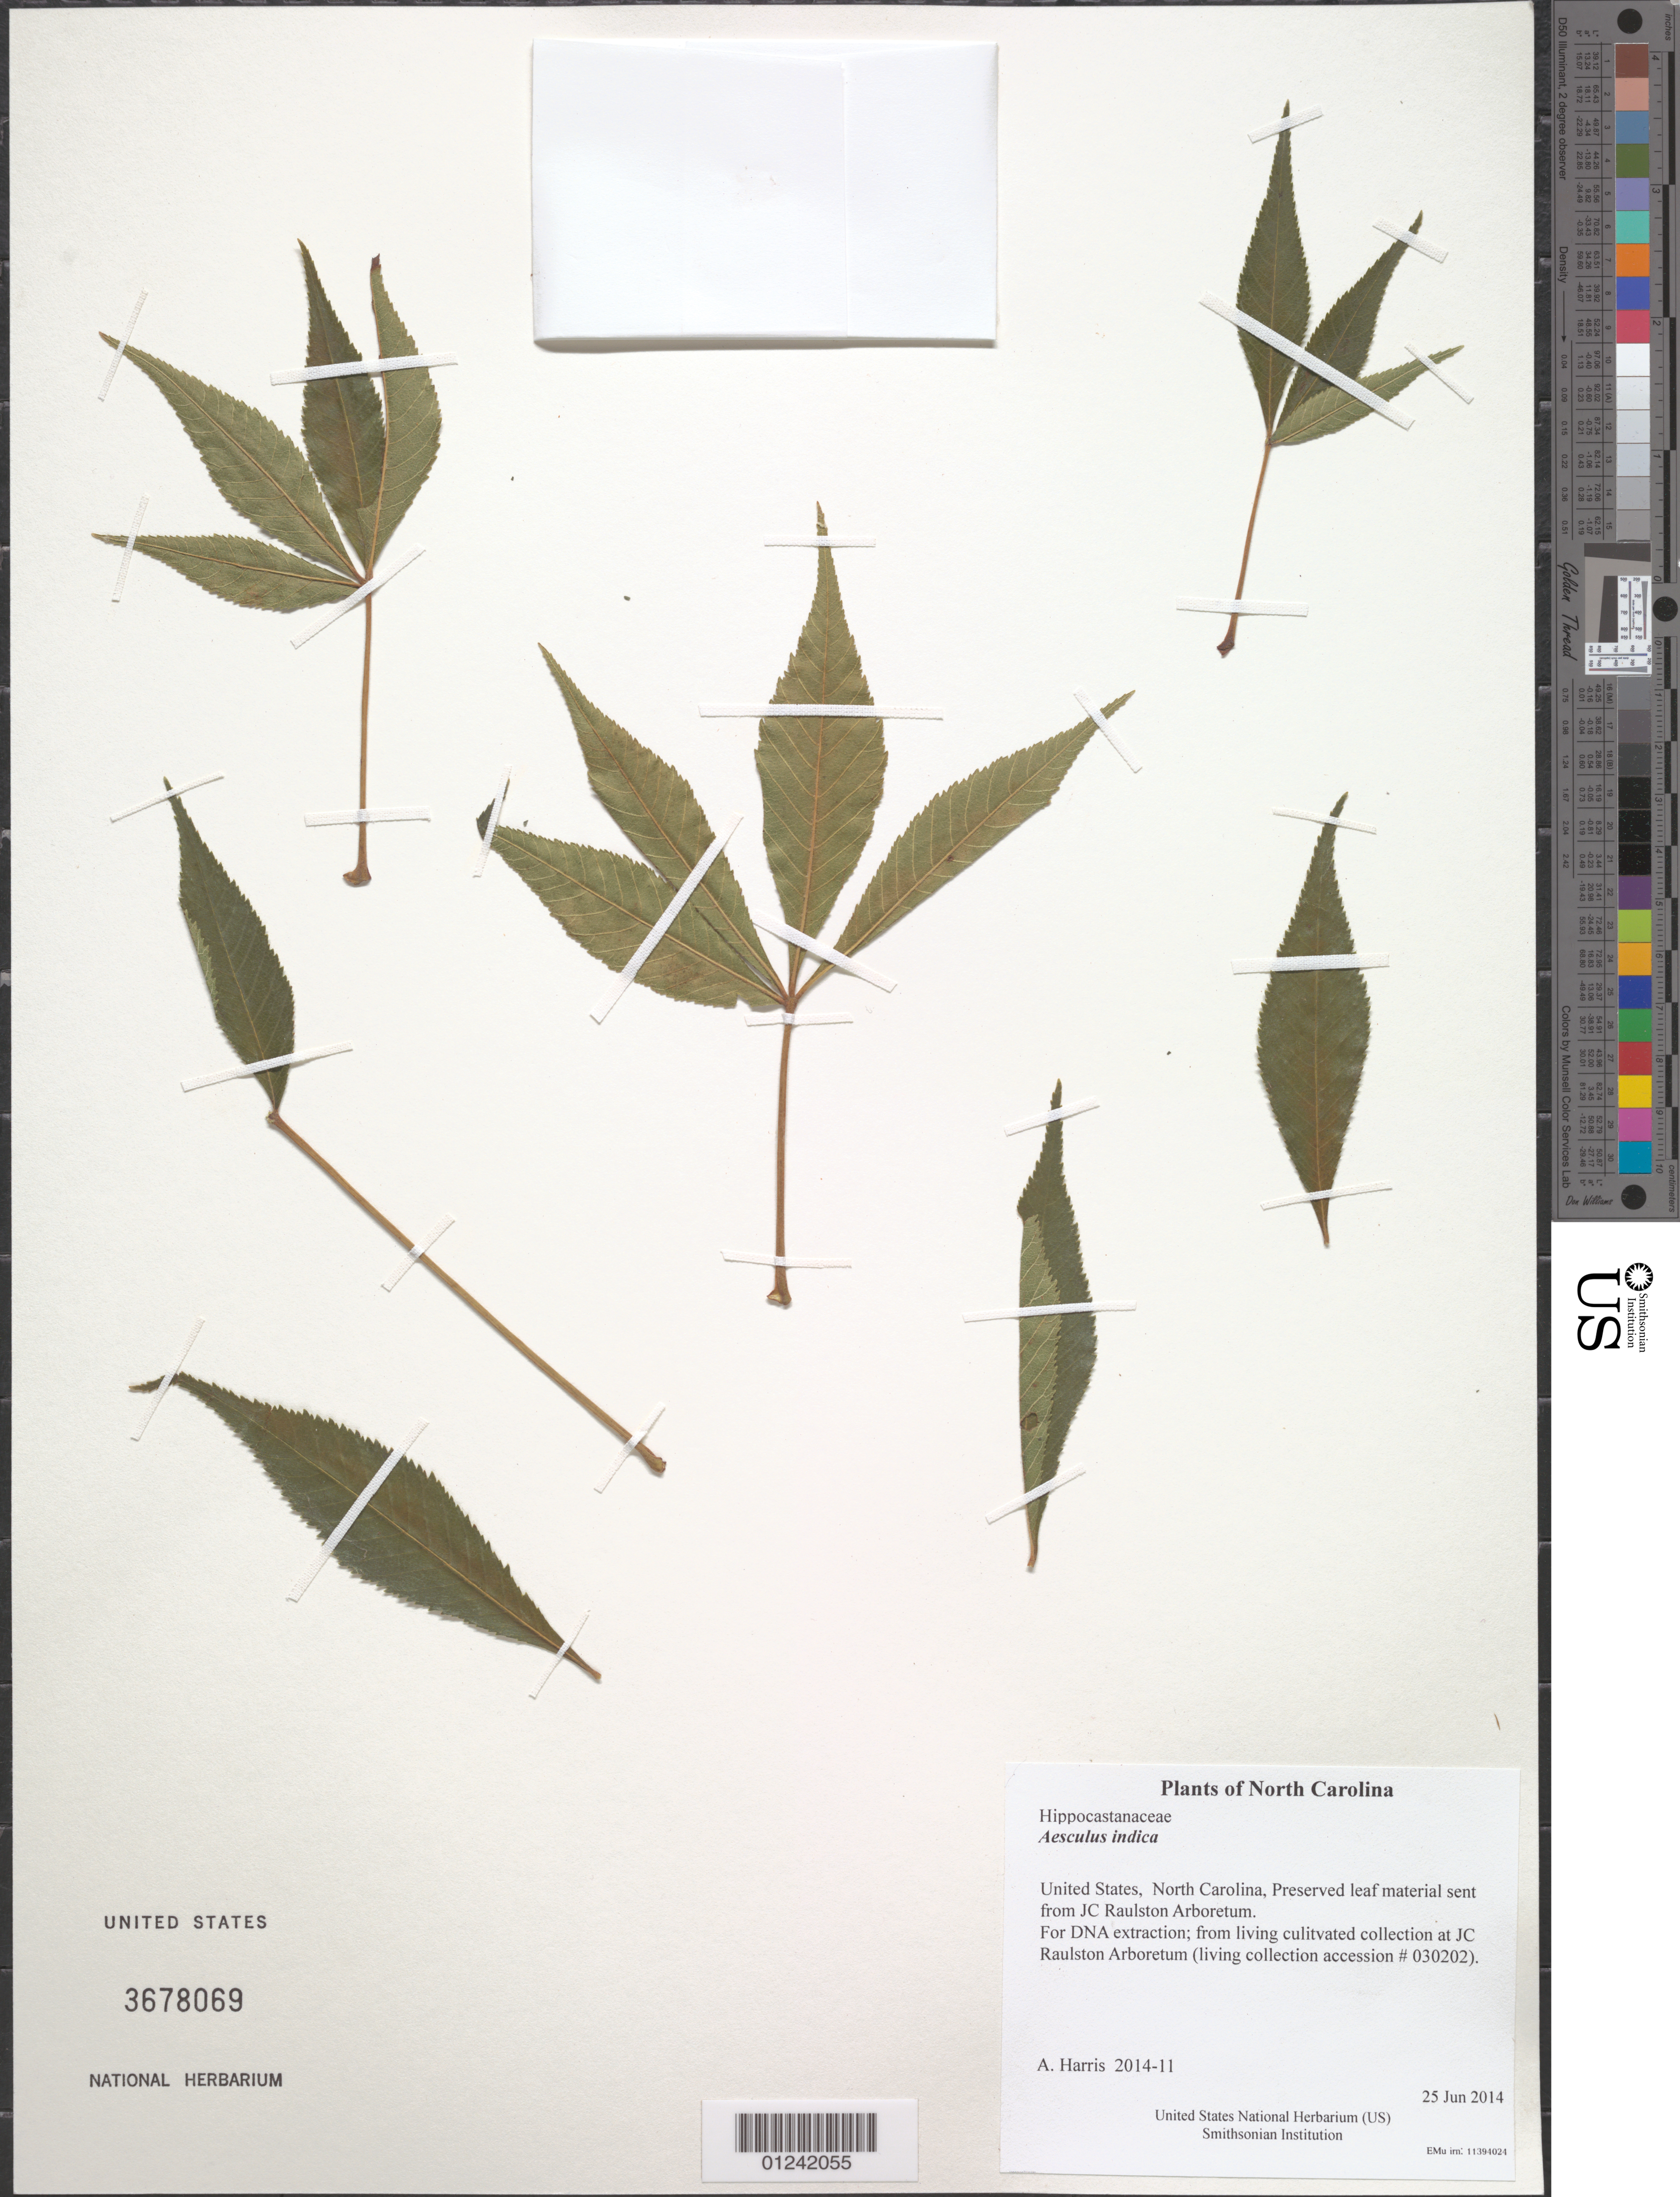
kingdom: Plantae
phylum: Tracheophyta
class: Magnoliopsida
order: Sapindales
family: Sapindaceae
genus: Aesculus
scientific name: Aesculus indica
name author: (Wall. ex Cambess.) Hook.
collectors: A. J. Harris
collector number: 2014-11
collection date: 2014-06-25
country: United States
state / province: North Carolina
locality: Preserved leaf material sent from JC Raulston Arboretum.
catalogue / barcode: US 3678069